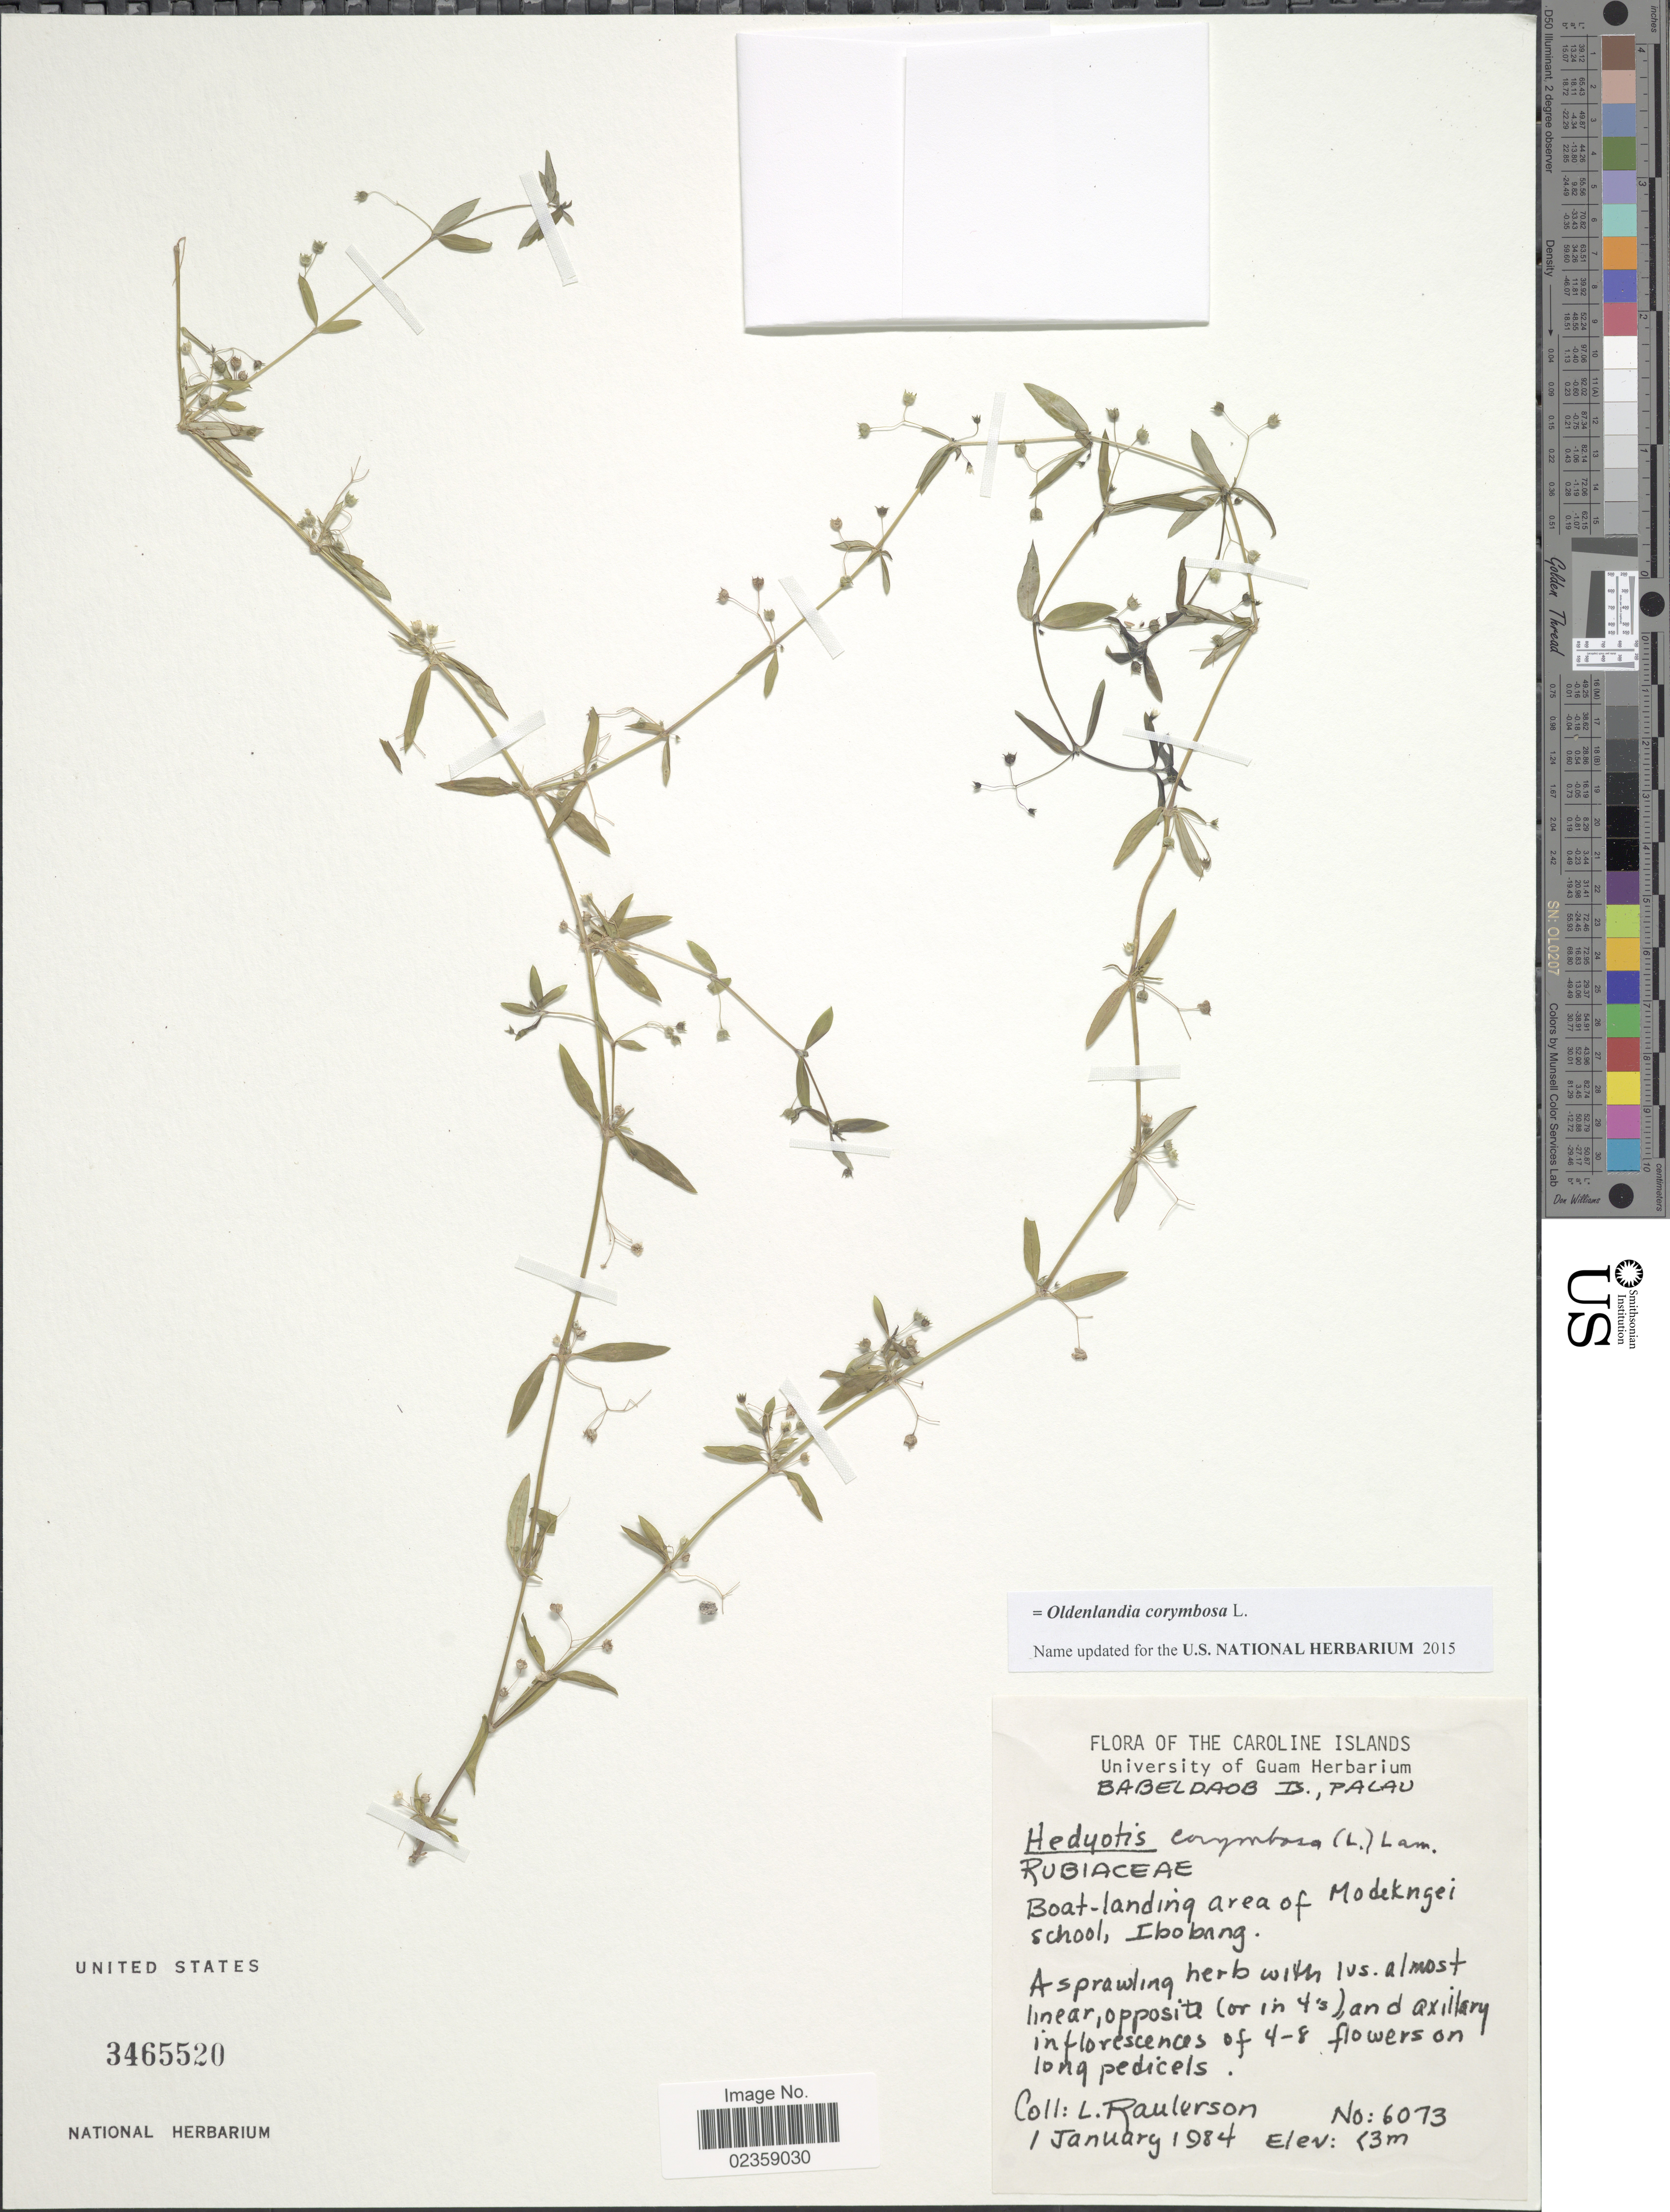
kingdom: Plantae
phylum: Tracheophyta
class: Magnoliopsida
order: Gentianales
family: Rubiaceae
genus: Oldenlandia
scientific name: Oldenlandia corymbosa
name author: L.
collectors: L. Raulerson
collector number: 6073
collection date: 1984-01-01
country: Palau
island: Babeldaob [Babelthuap]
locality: Babeldaob Is., Palau. Boat-landing area of Modekngei school, Ibobang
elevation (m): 3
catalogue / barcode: US 3465520